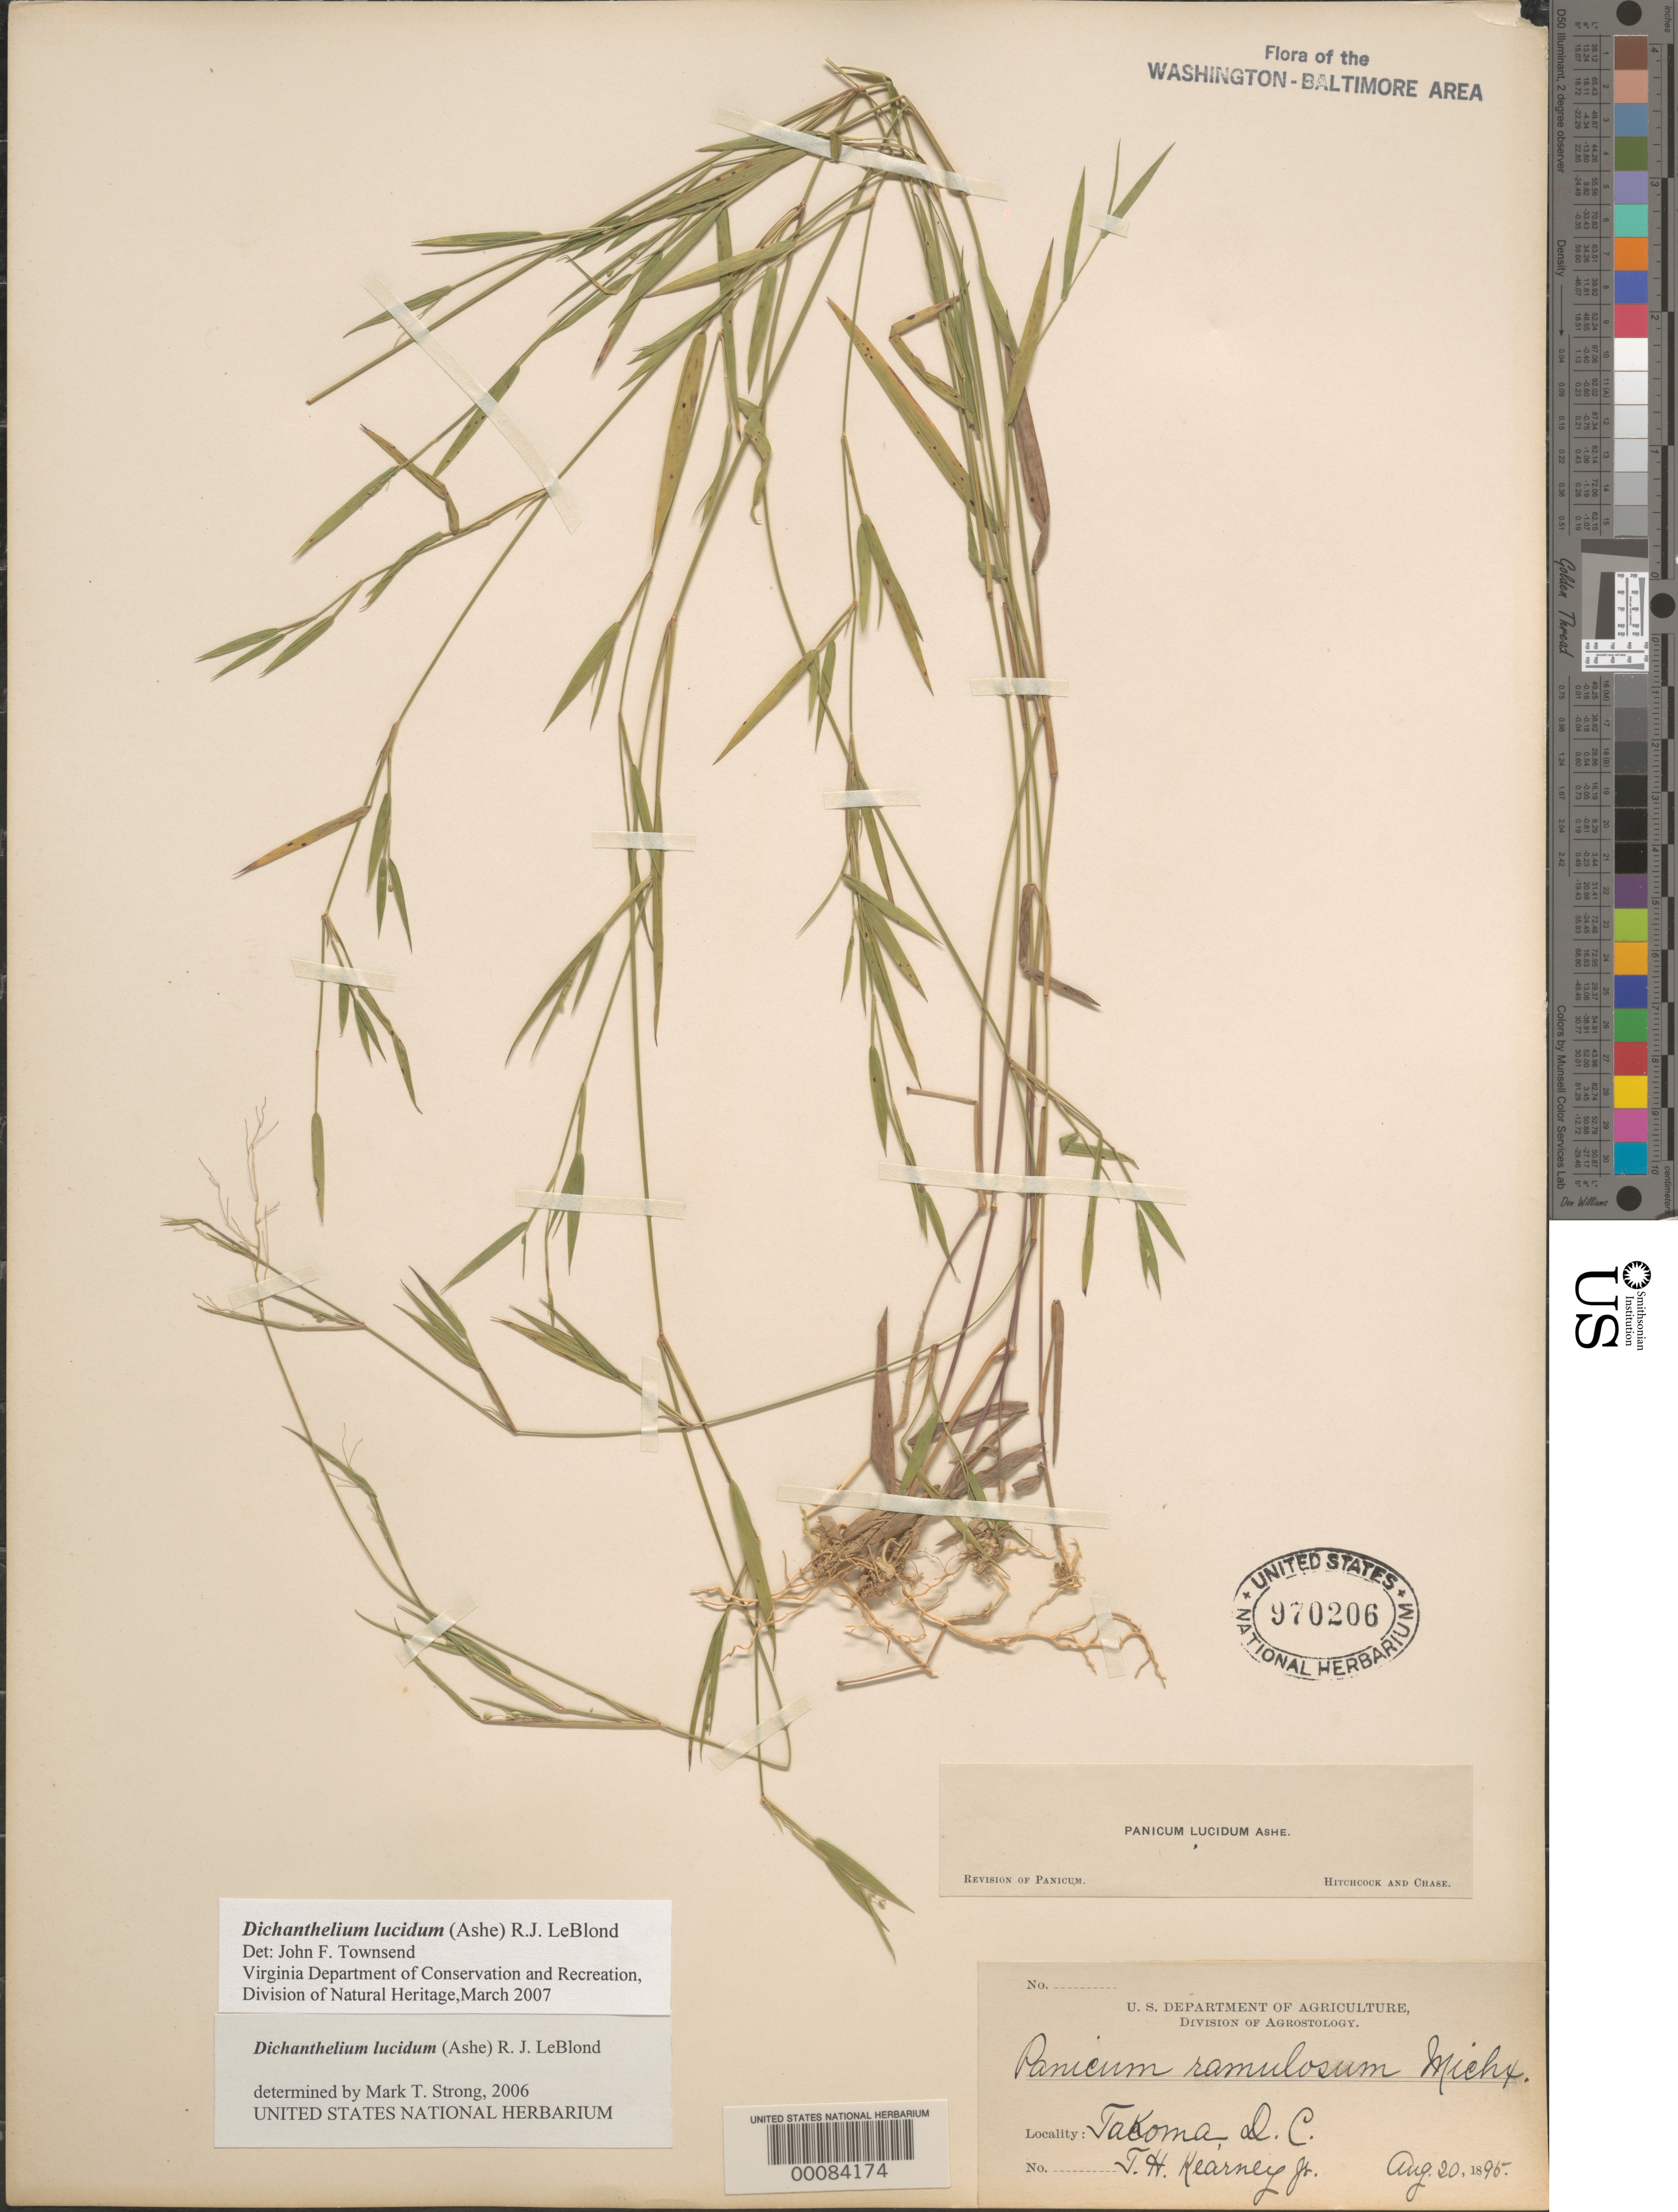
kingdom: Plantae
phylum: Tracheophyta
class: Liliopsida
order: Poales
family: Poaceae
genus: Dichanthelium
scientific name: Dichanthelium dichotomum var. dichotomum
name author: (L.) Gould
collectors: T. H. Kearney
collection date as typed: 20 Aug 1895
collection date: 1895-08-20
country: United States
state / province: District of Columbia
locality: Takoma Park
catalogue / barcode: US 970206